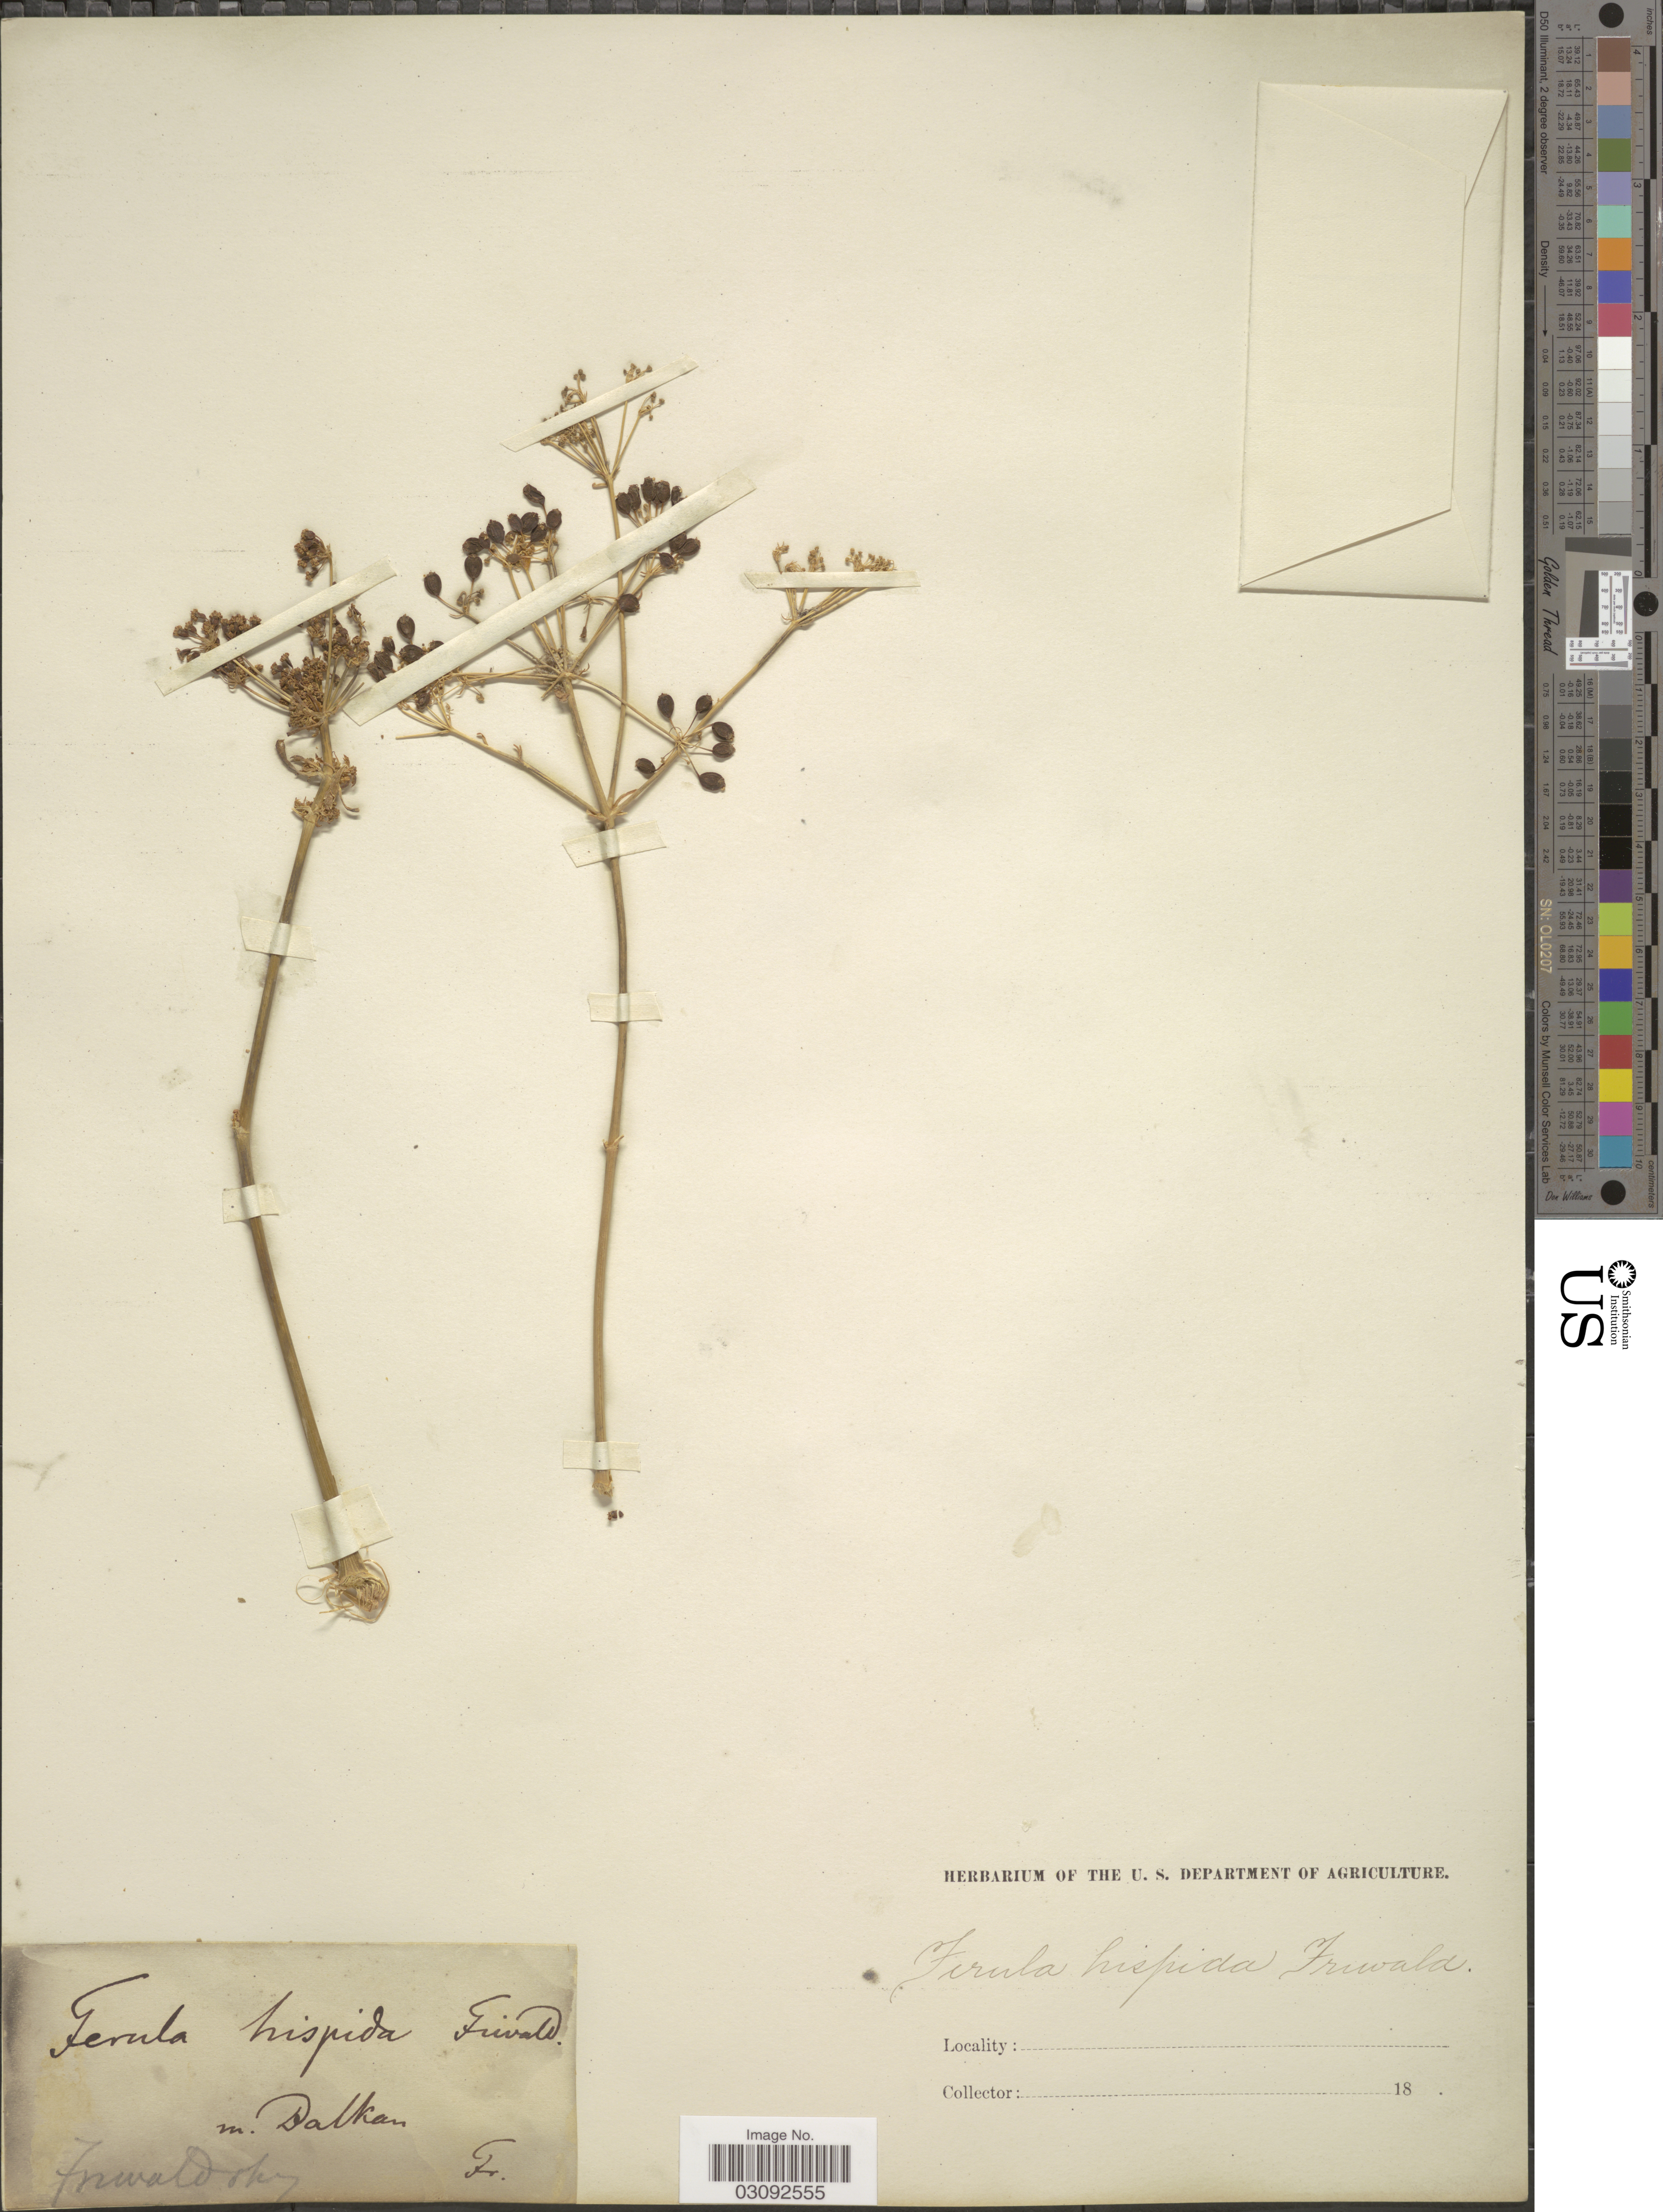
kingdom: Plantae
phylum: Tracheophyta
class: Magnoliopsida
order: Apiales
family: Apiaceae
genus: Ferula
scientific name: Ferula hispida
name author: Friv.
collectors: Frivaldsky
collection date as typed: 18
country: Turkmenistan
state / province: Balkan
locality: Balkan.